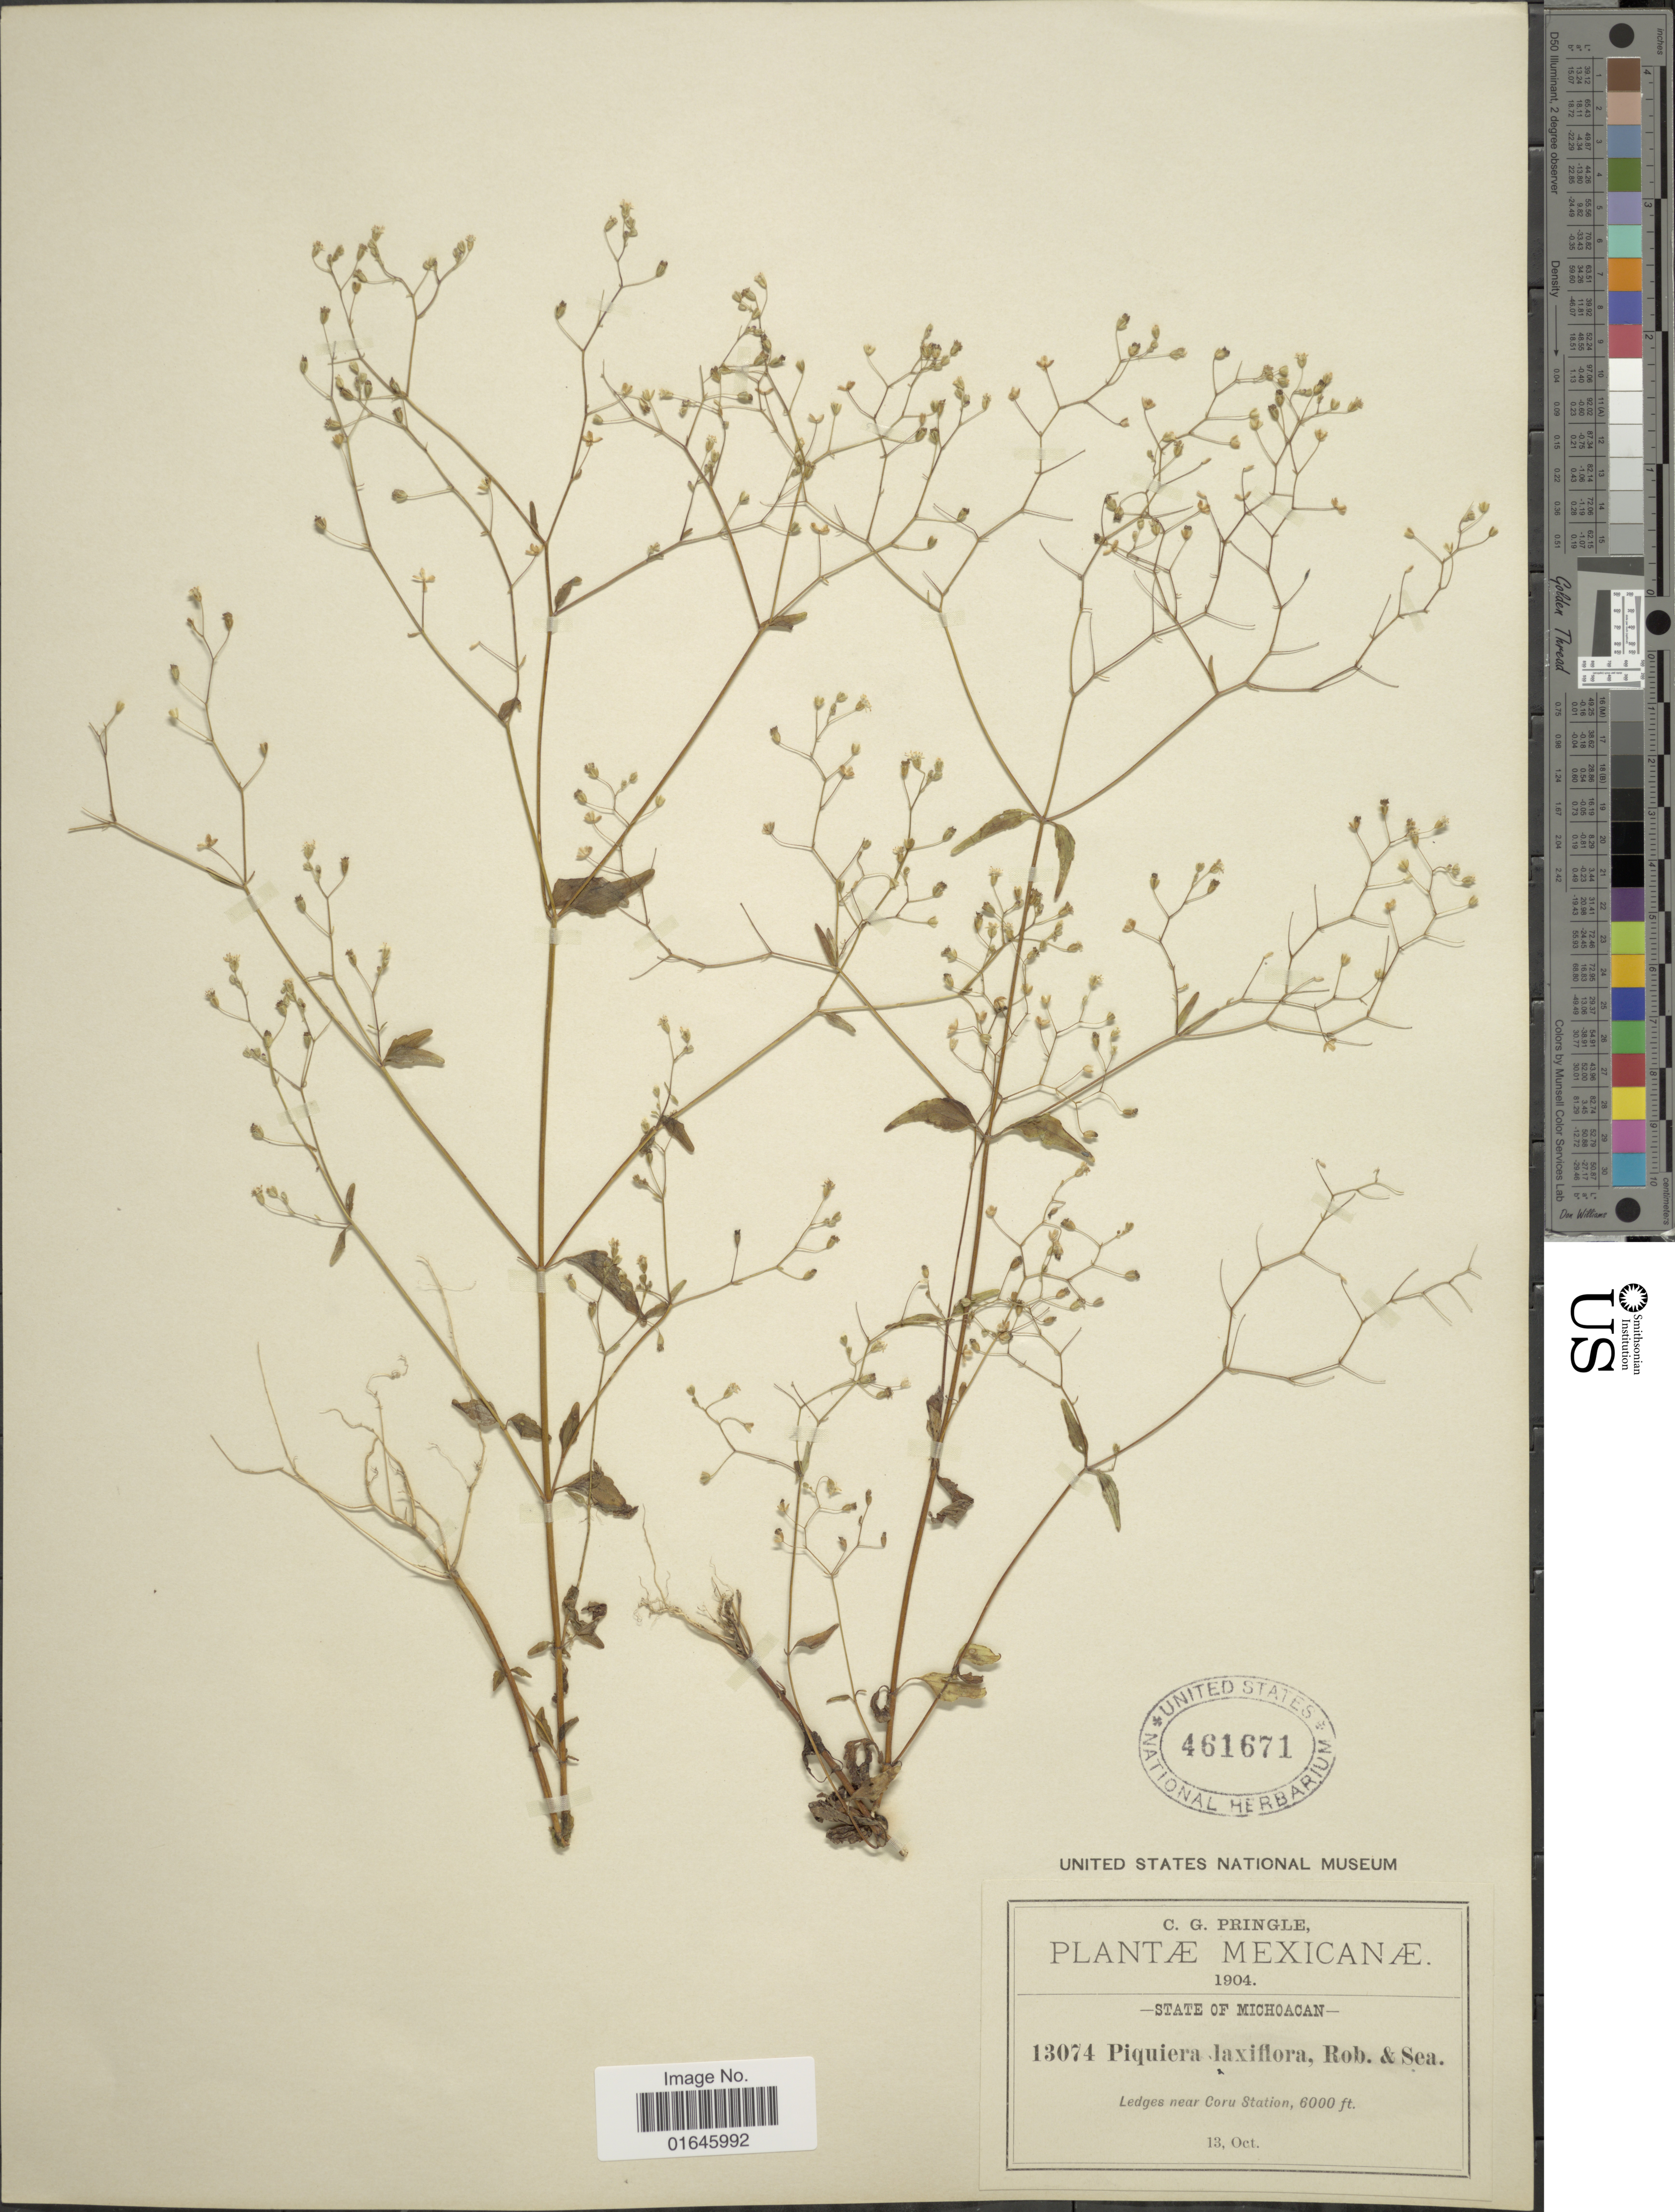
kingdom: Plantae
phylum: Tracheophyta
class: Magnoliopsida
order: Asterales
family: Asteraceae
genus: Piqueria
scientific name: Piqueria laxiflora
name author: B.L. Rob. & Seaton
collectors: C. G. Pringle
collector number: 13074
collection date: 1904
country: Mexico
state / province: Michoacán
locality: Ledges near Coru Station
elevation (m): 1829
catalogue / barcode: US 461671